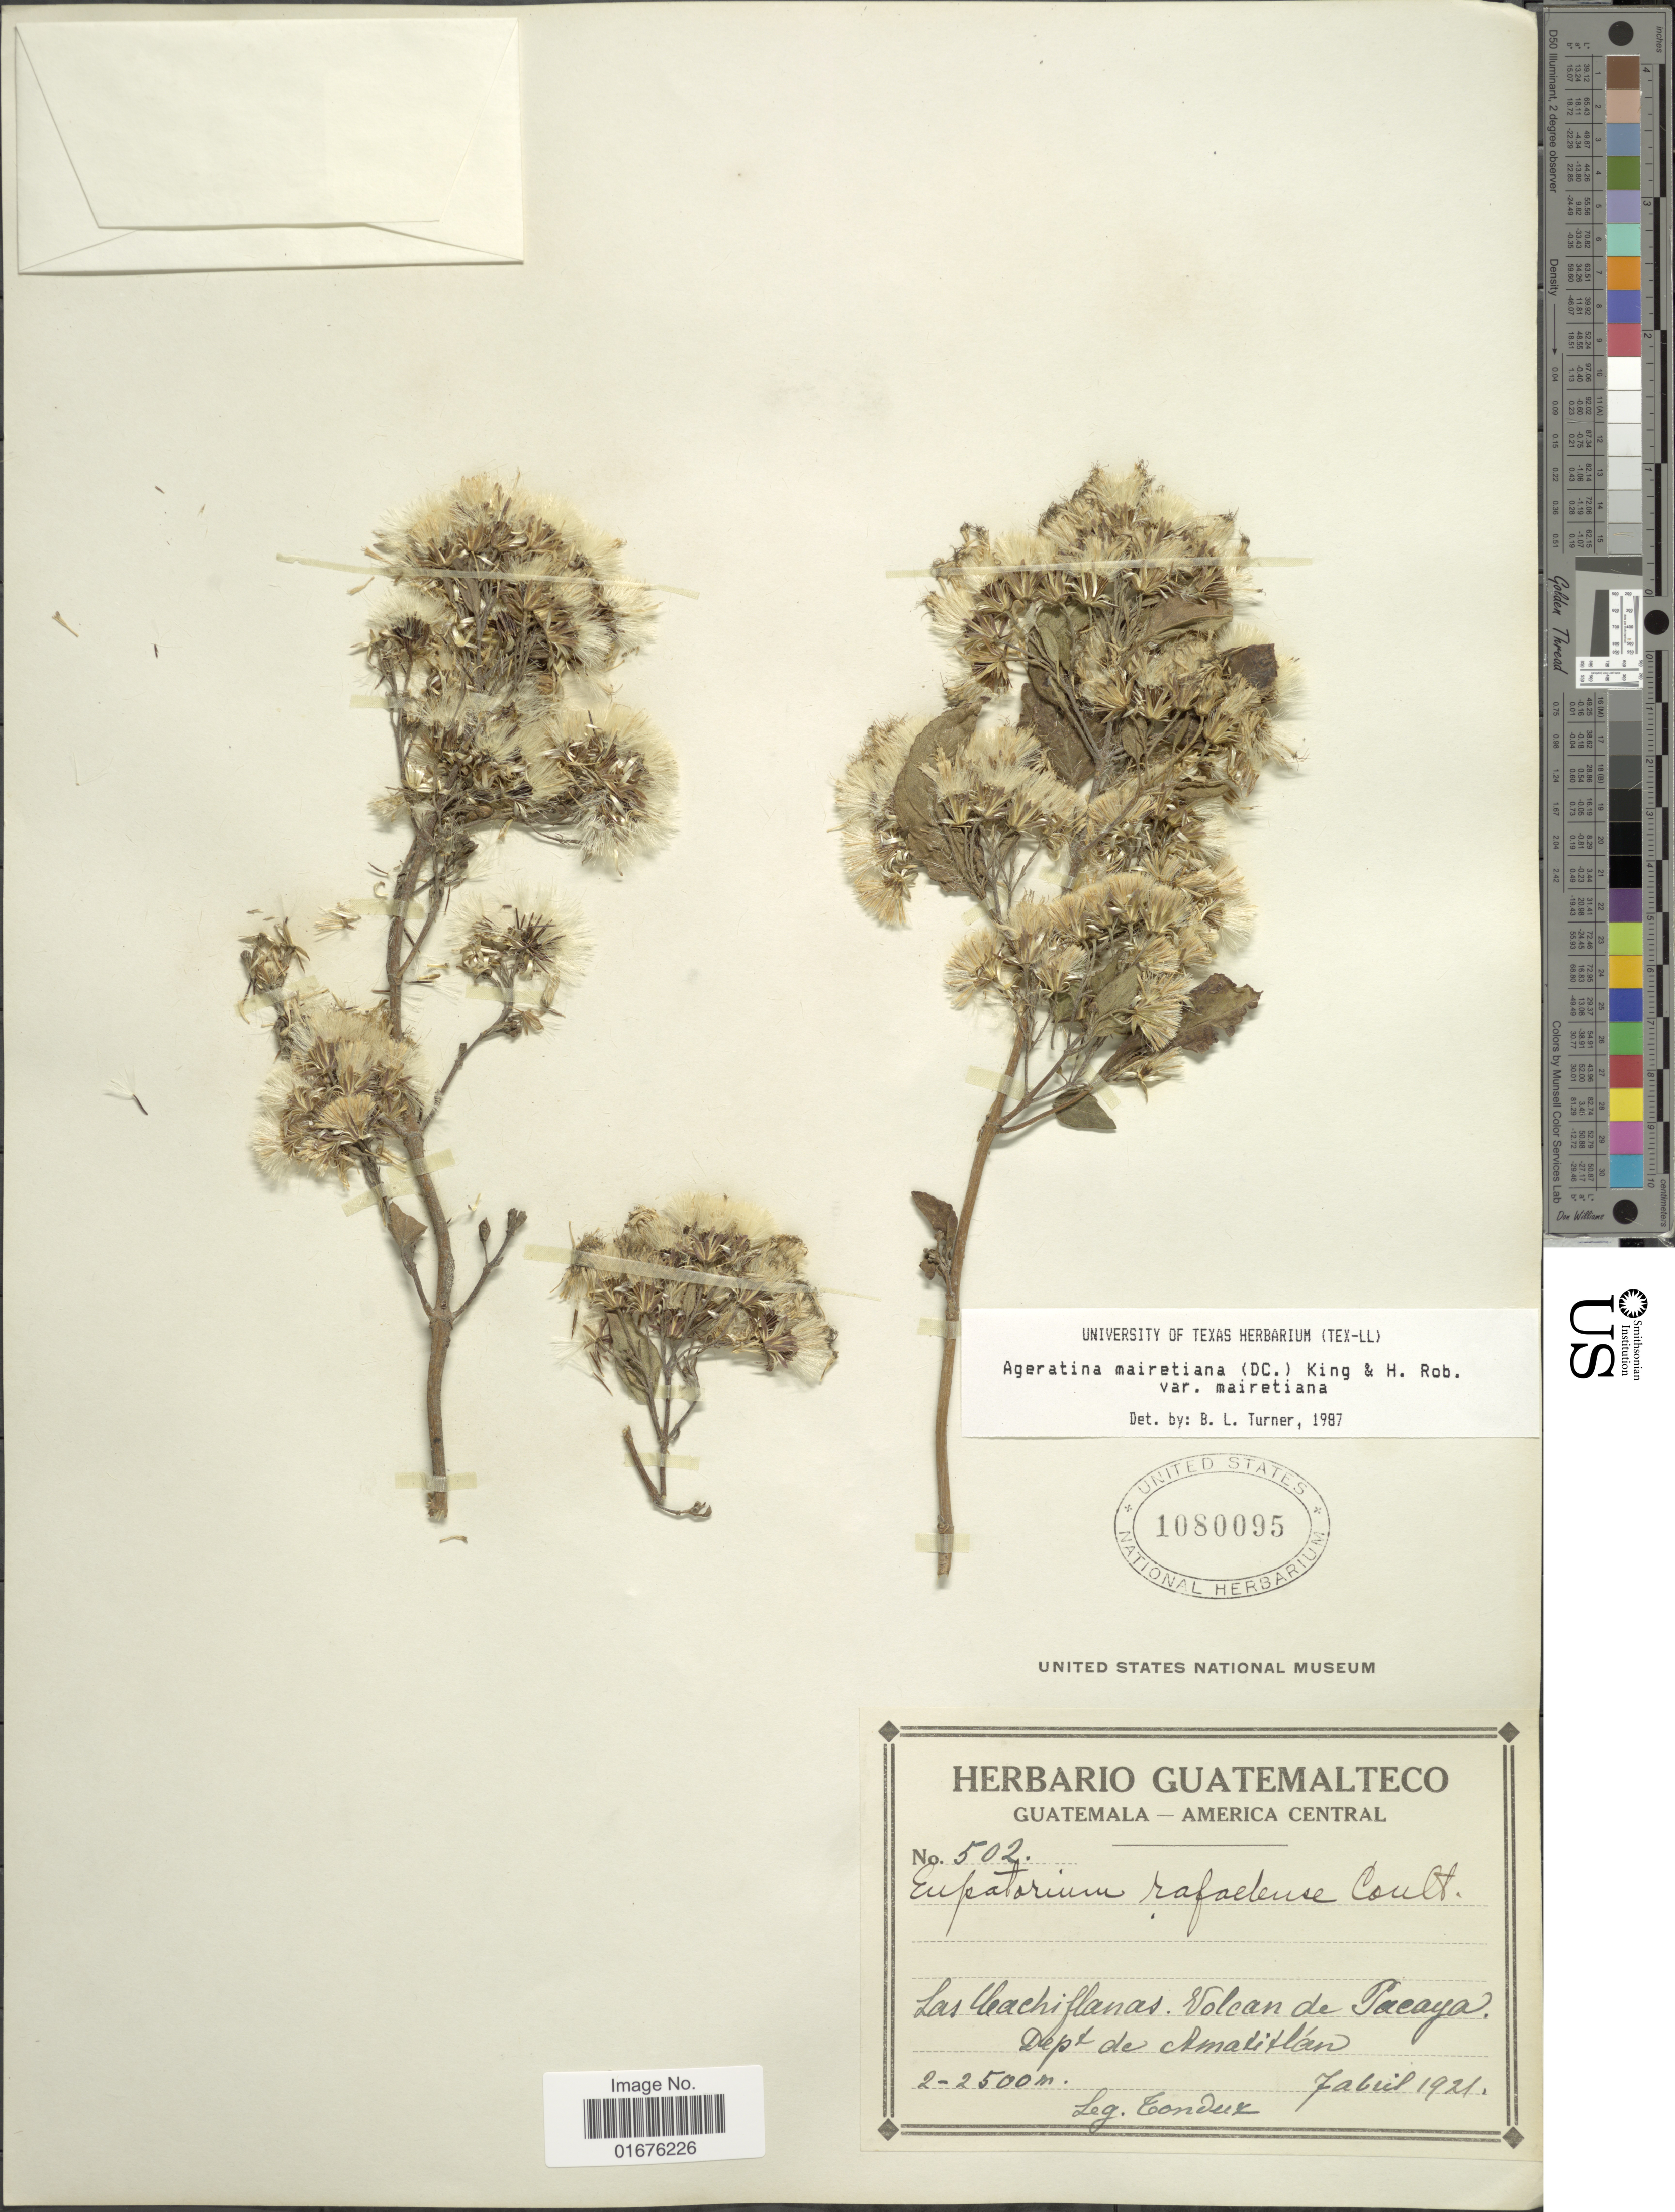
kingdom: Plantae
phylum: Tracheophyta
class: Magnoliopsida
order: Asterales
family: Asteraceae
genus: Ageratina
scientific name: Ageratina mairetiana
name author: (DC.) R.M. King & H. Rob.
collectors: A. Tonduz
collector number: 502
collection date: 1921-04-07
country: Guatemala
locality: Las Cachiflancas Volcan de Pacaya, Dept. de Amatitlán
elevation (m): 2000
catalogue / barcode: US 1080095